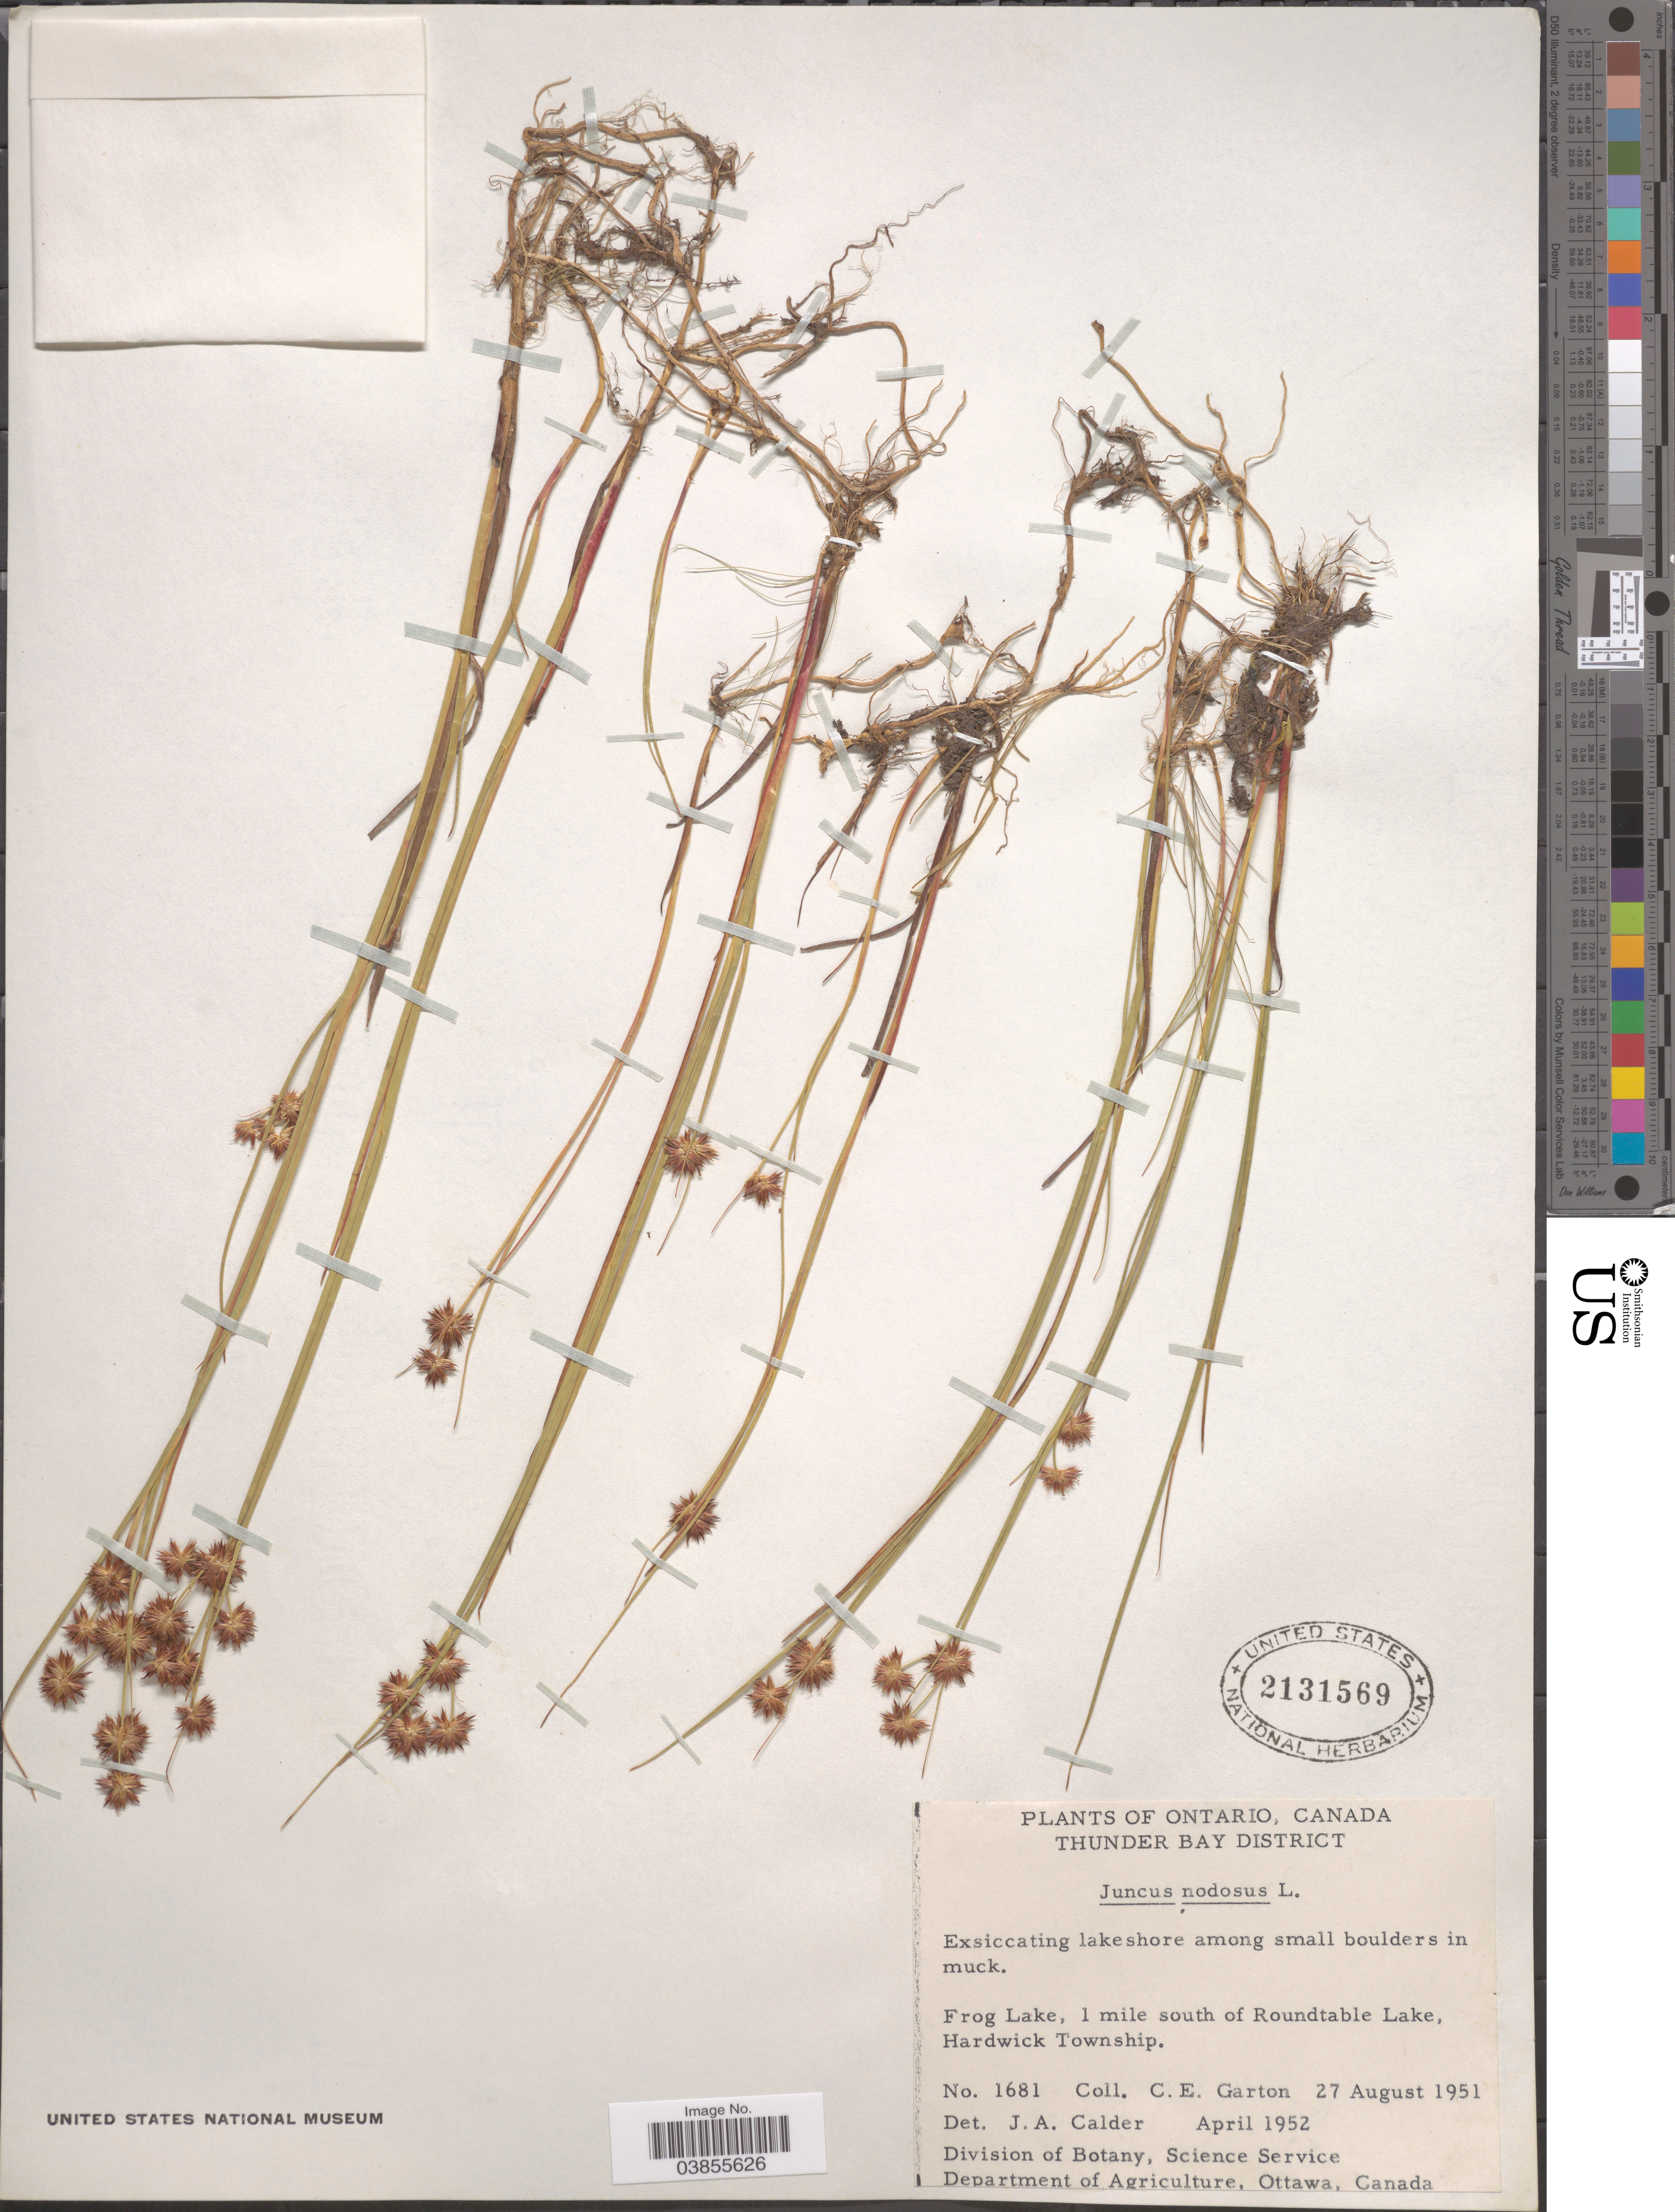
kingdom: Plantae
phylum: Tracheophyta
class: Liliopsida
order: Poales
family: Juncaceae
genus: Juncus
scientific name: Juncus nodosus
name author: L.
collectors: C. E. Garton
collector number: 1681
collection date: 1951-08-27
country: Canada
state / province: Ontario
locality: Thunder Bay District. Frog Lake, 1 mile south of Roundtable Lake, Hardwick Township.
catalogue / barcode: US 2131569